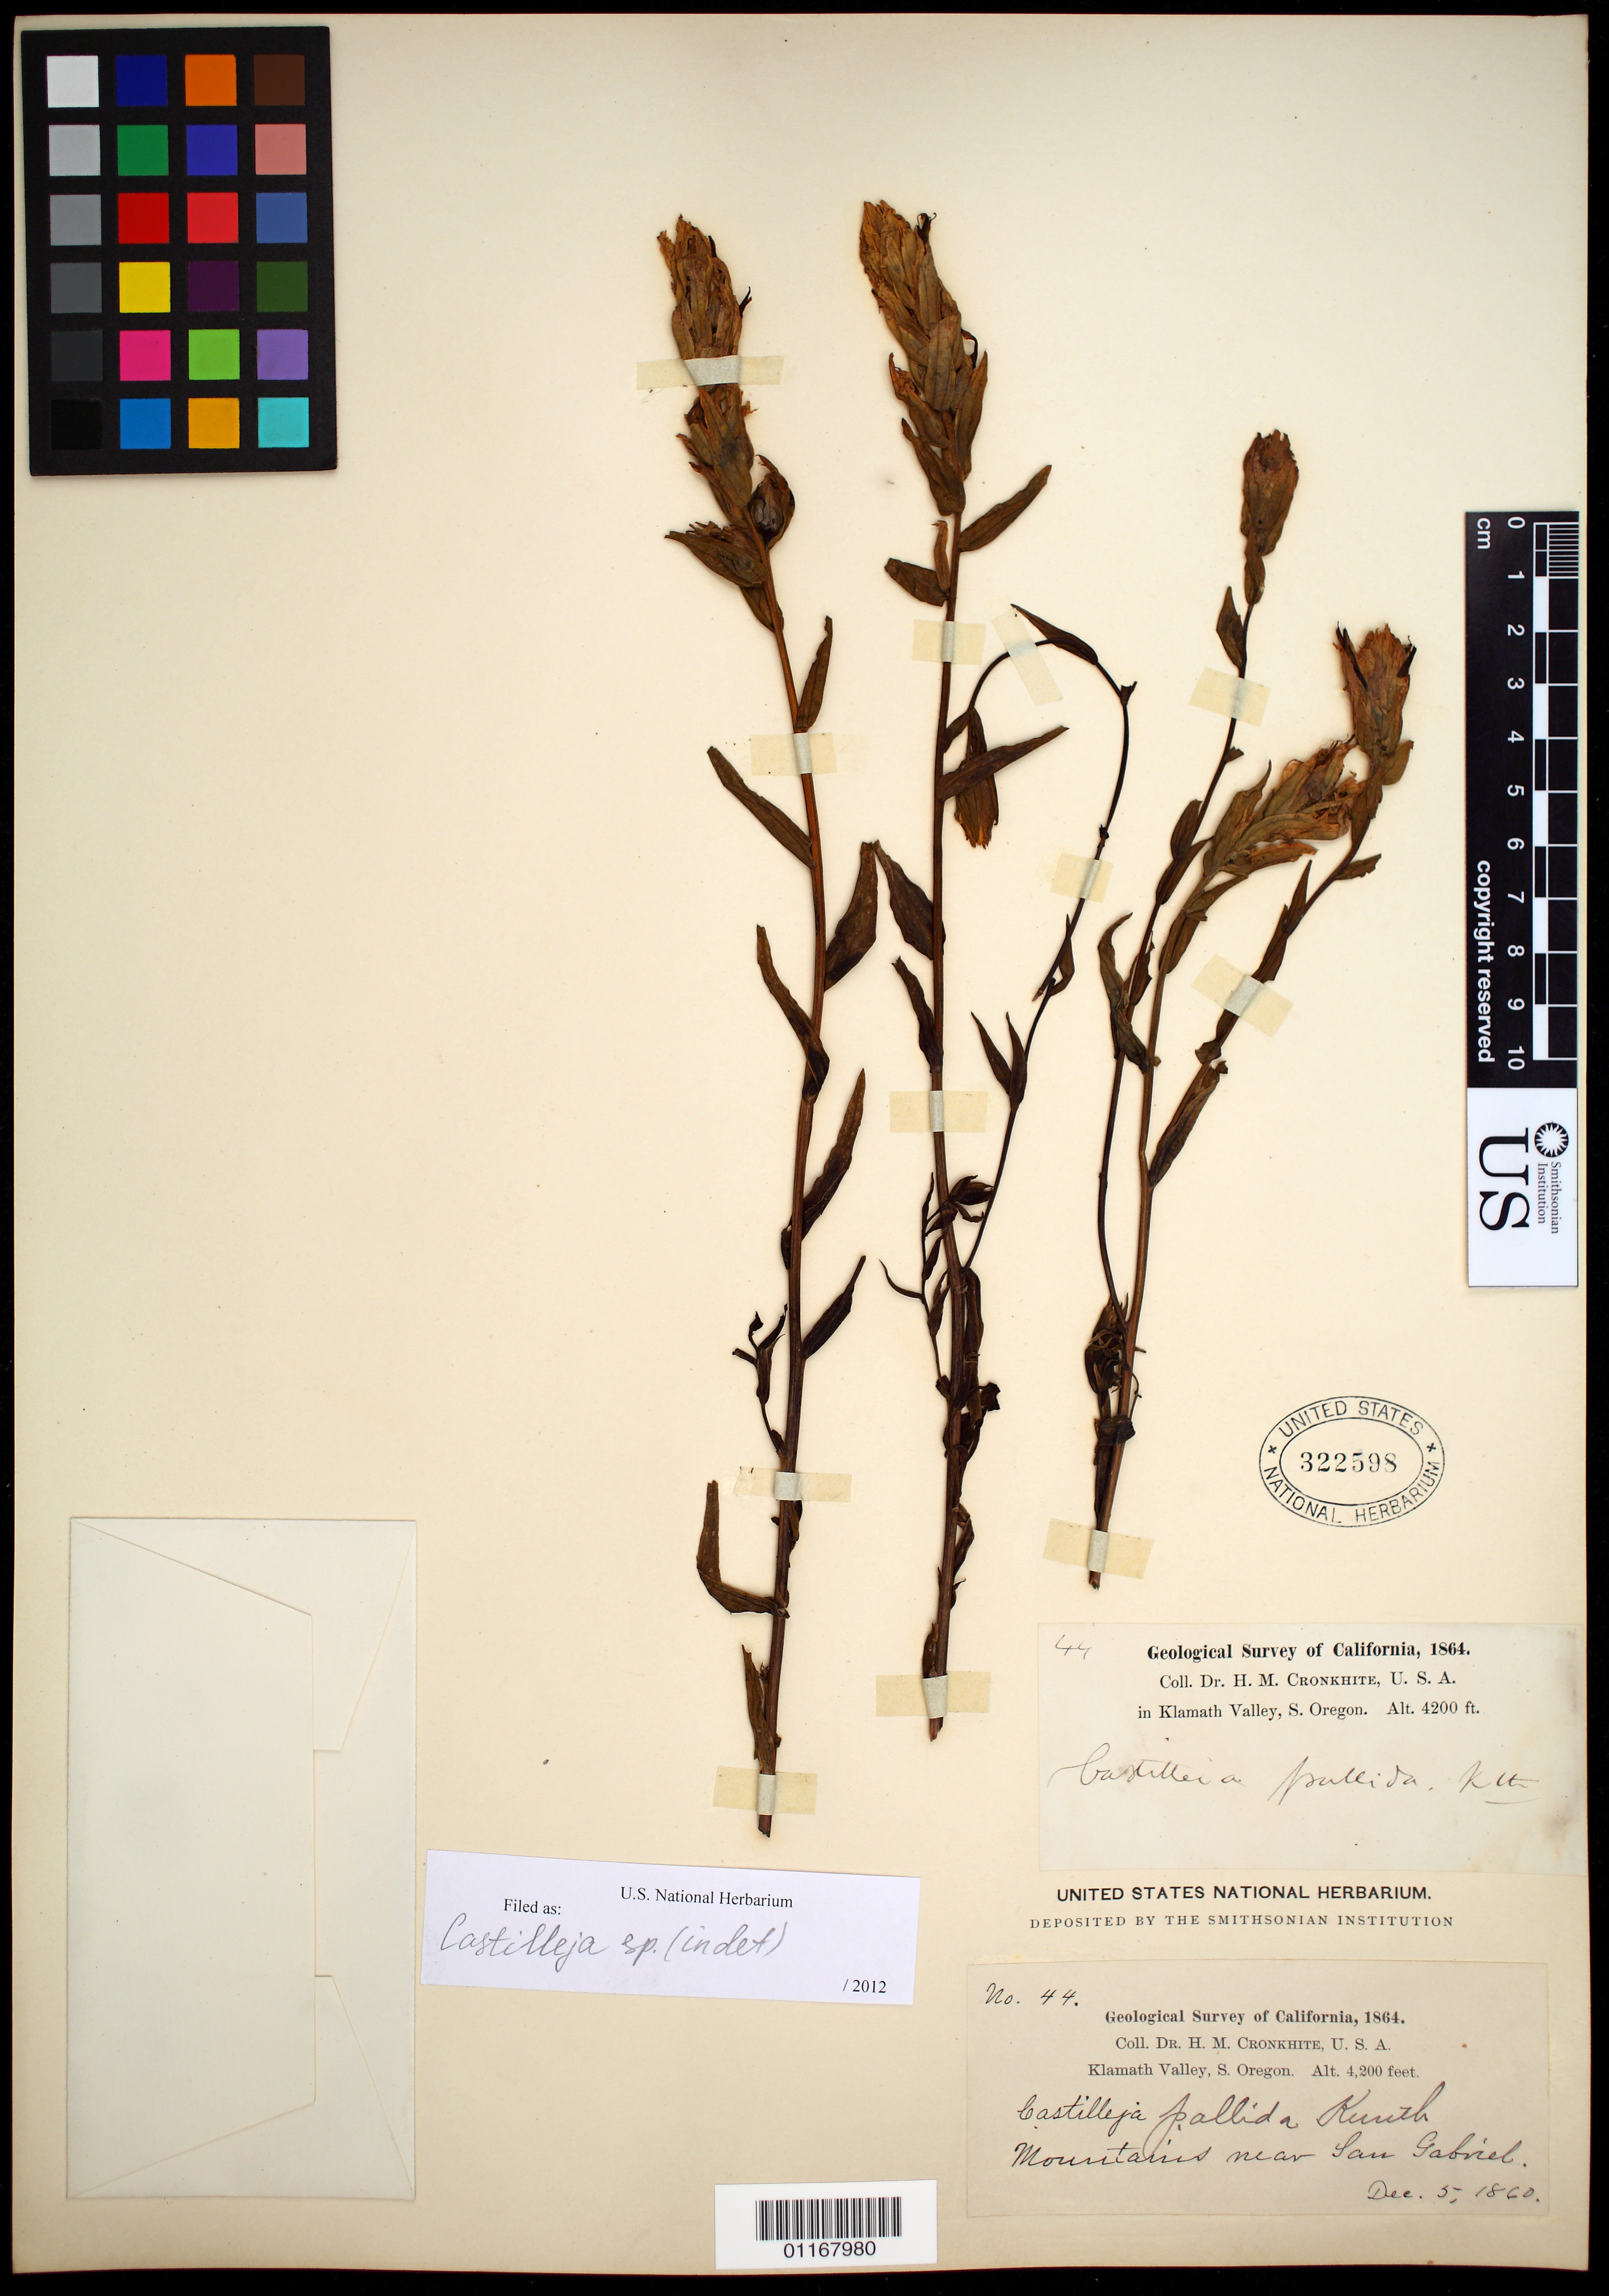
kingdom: Plantae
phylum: Tracheophyta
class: Magnoliopsida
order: Lamiales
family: Orobanchaceae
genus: Castilleja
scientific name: Castilleja sp.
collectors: H. M. Cronkhite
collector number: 44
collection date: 1860-12-05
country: United States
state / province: Oregon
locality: Klamath Valley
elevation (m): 1280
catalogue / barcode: US 322598